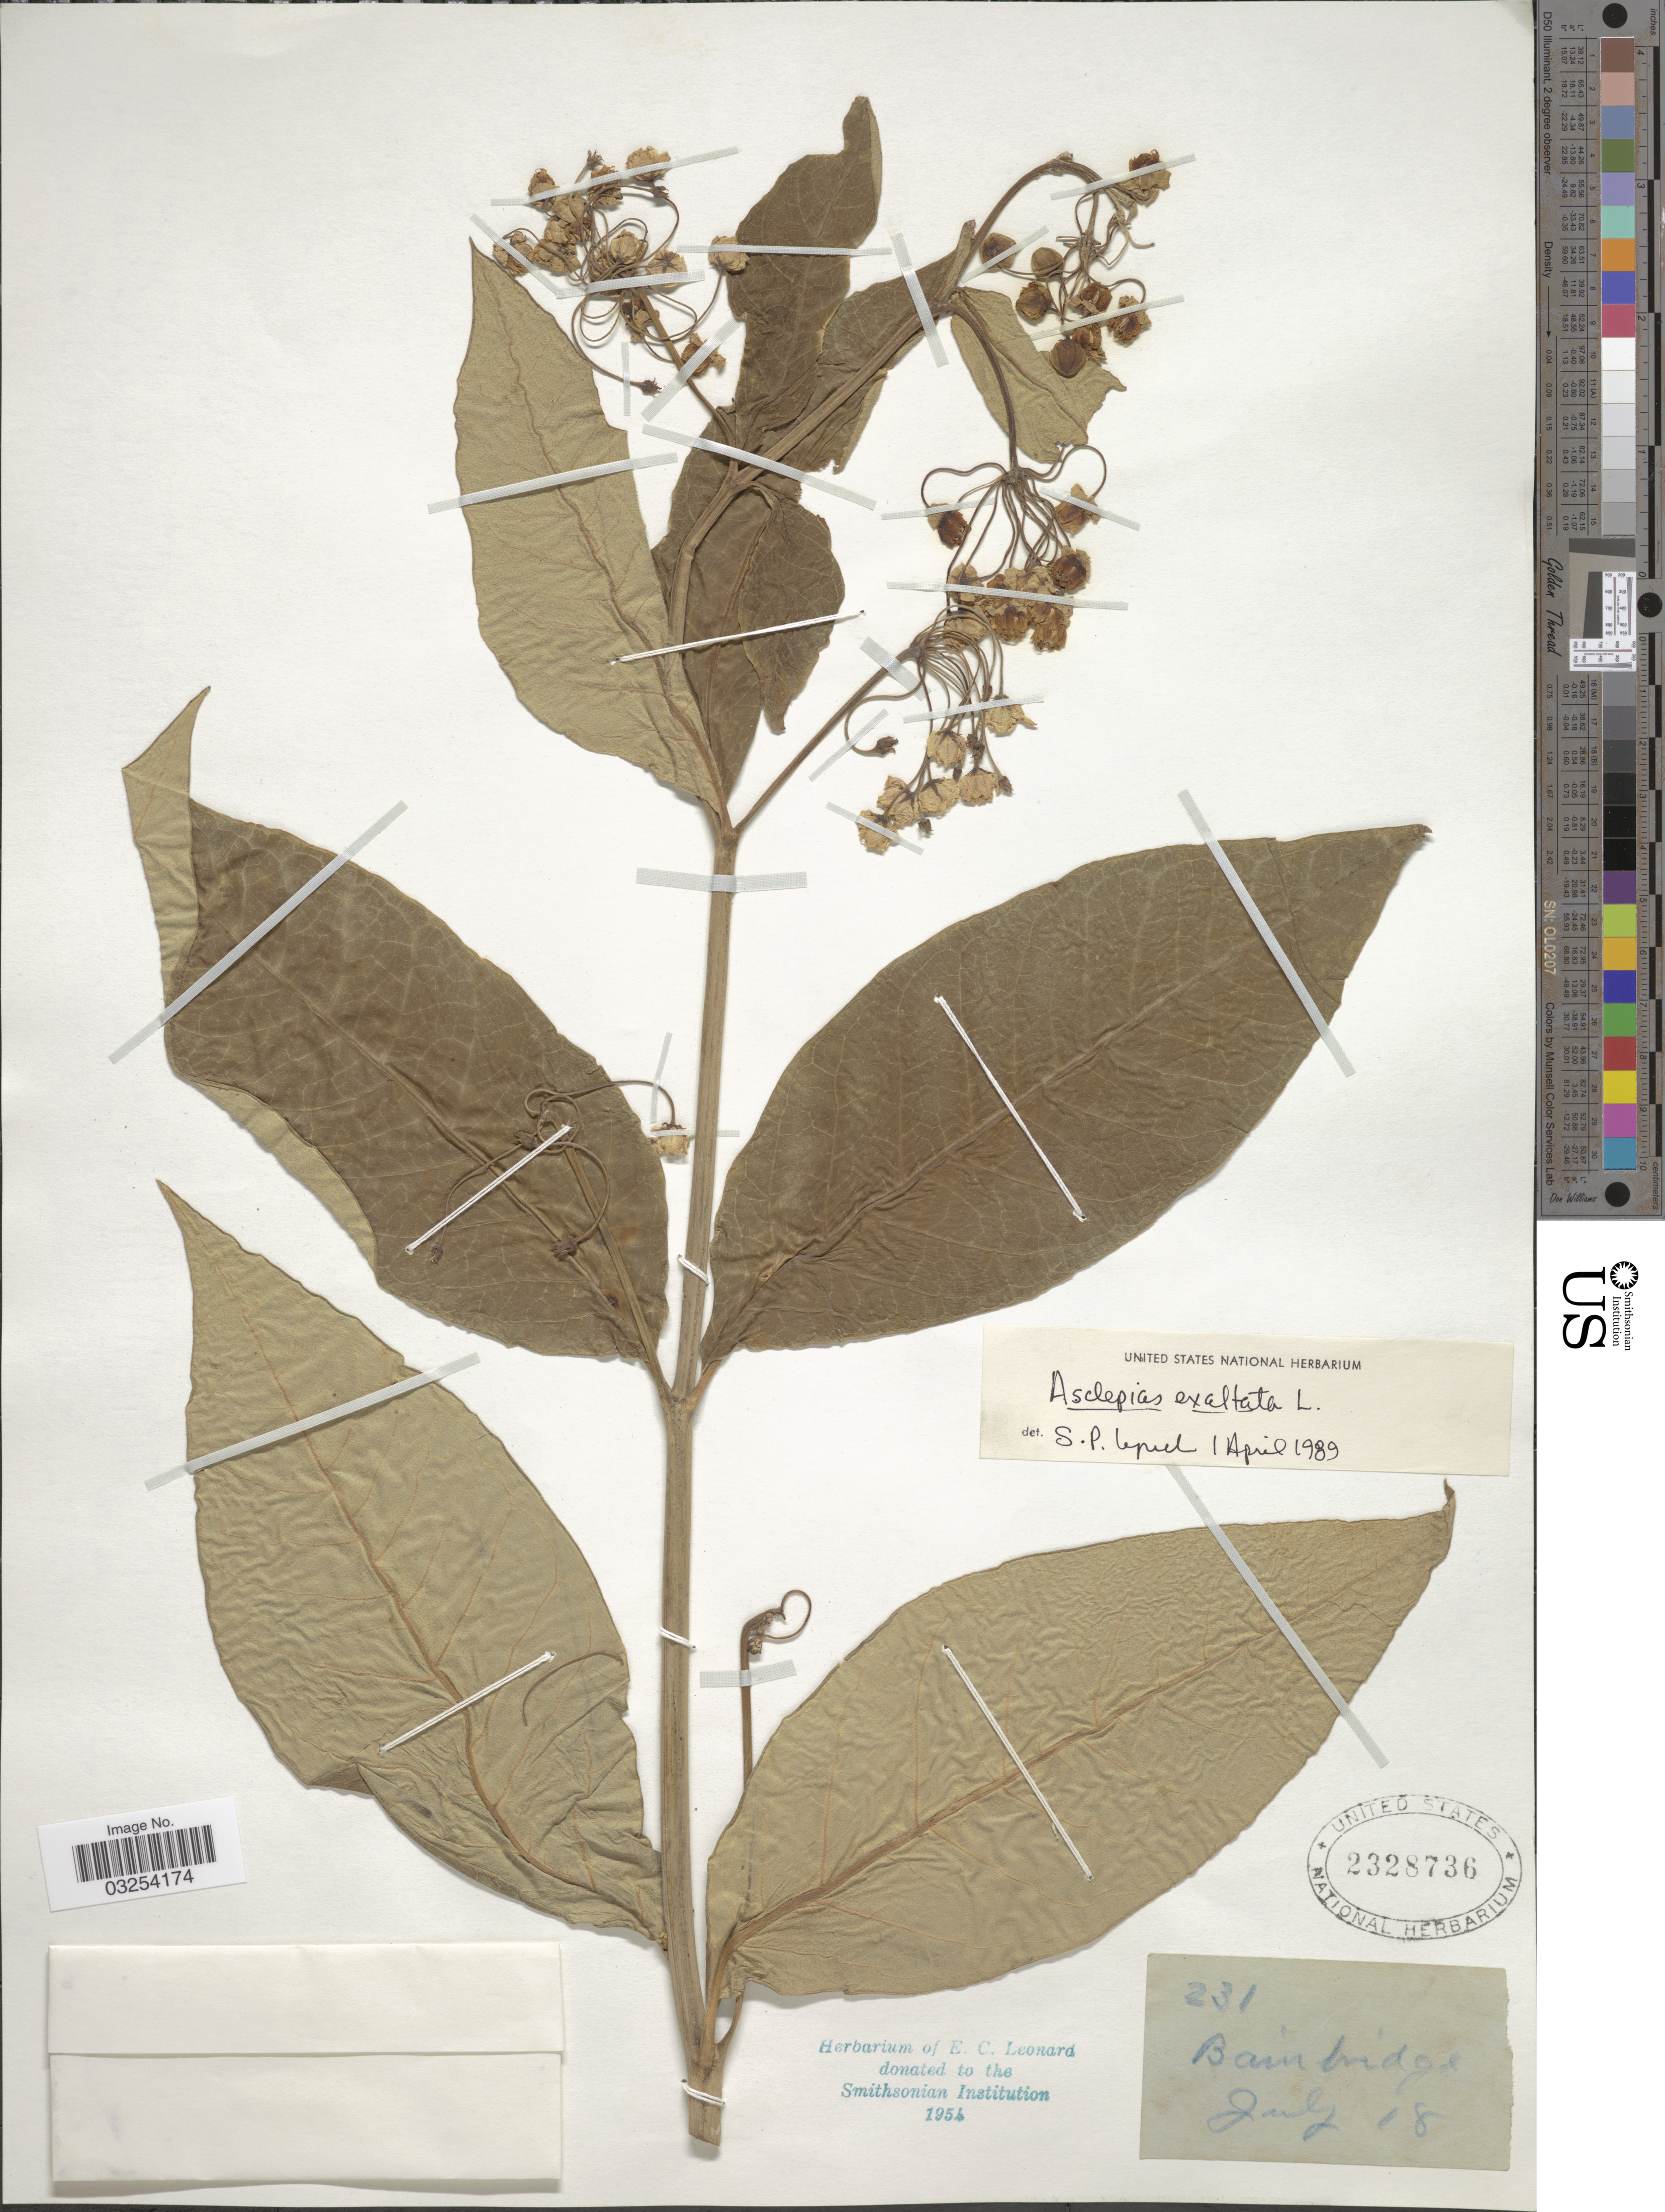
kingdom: Plantae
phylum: Tracheophyta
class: Magnoliopsida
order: Gentianales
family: Apocynaceae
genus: Asclepias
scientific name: Asclepias exaltata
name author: Muhl.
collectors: ex herb. E.C. Leonard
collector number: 231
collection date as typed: Transcribed d/m/y: /7/18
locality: Bainbridge.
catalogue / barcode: US 2328736